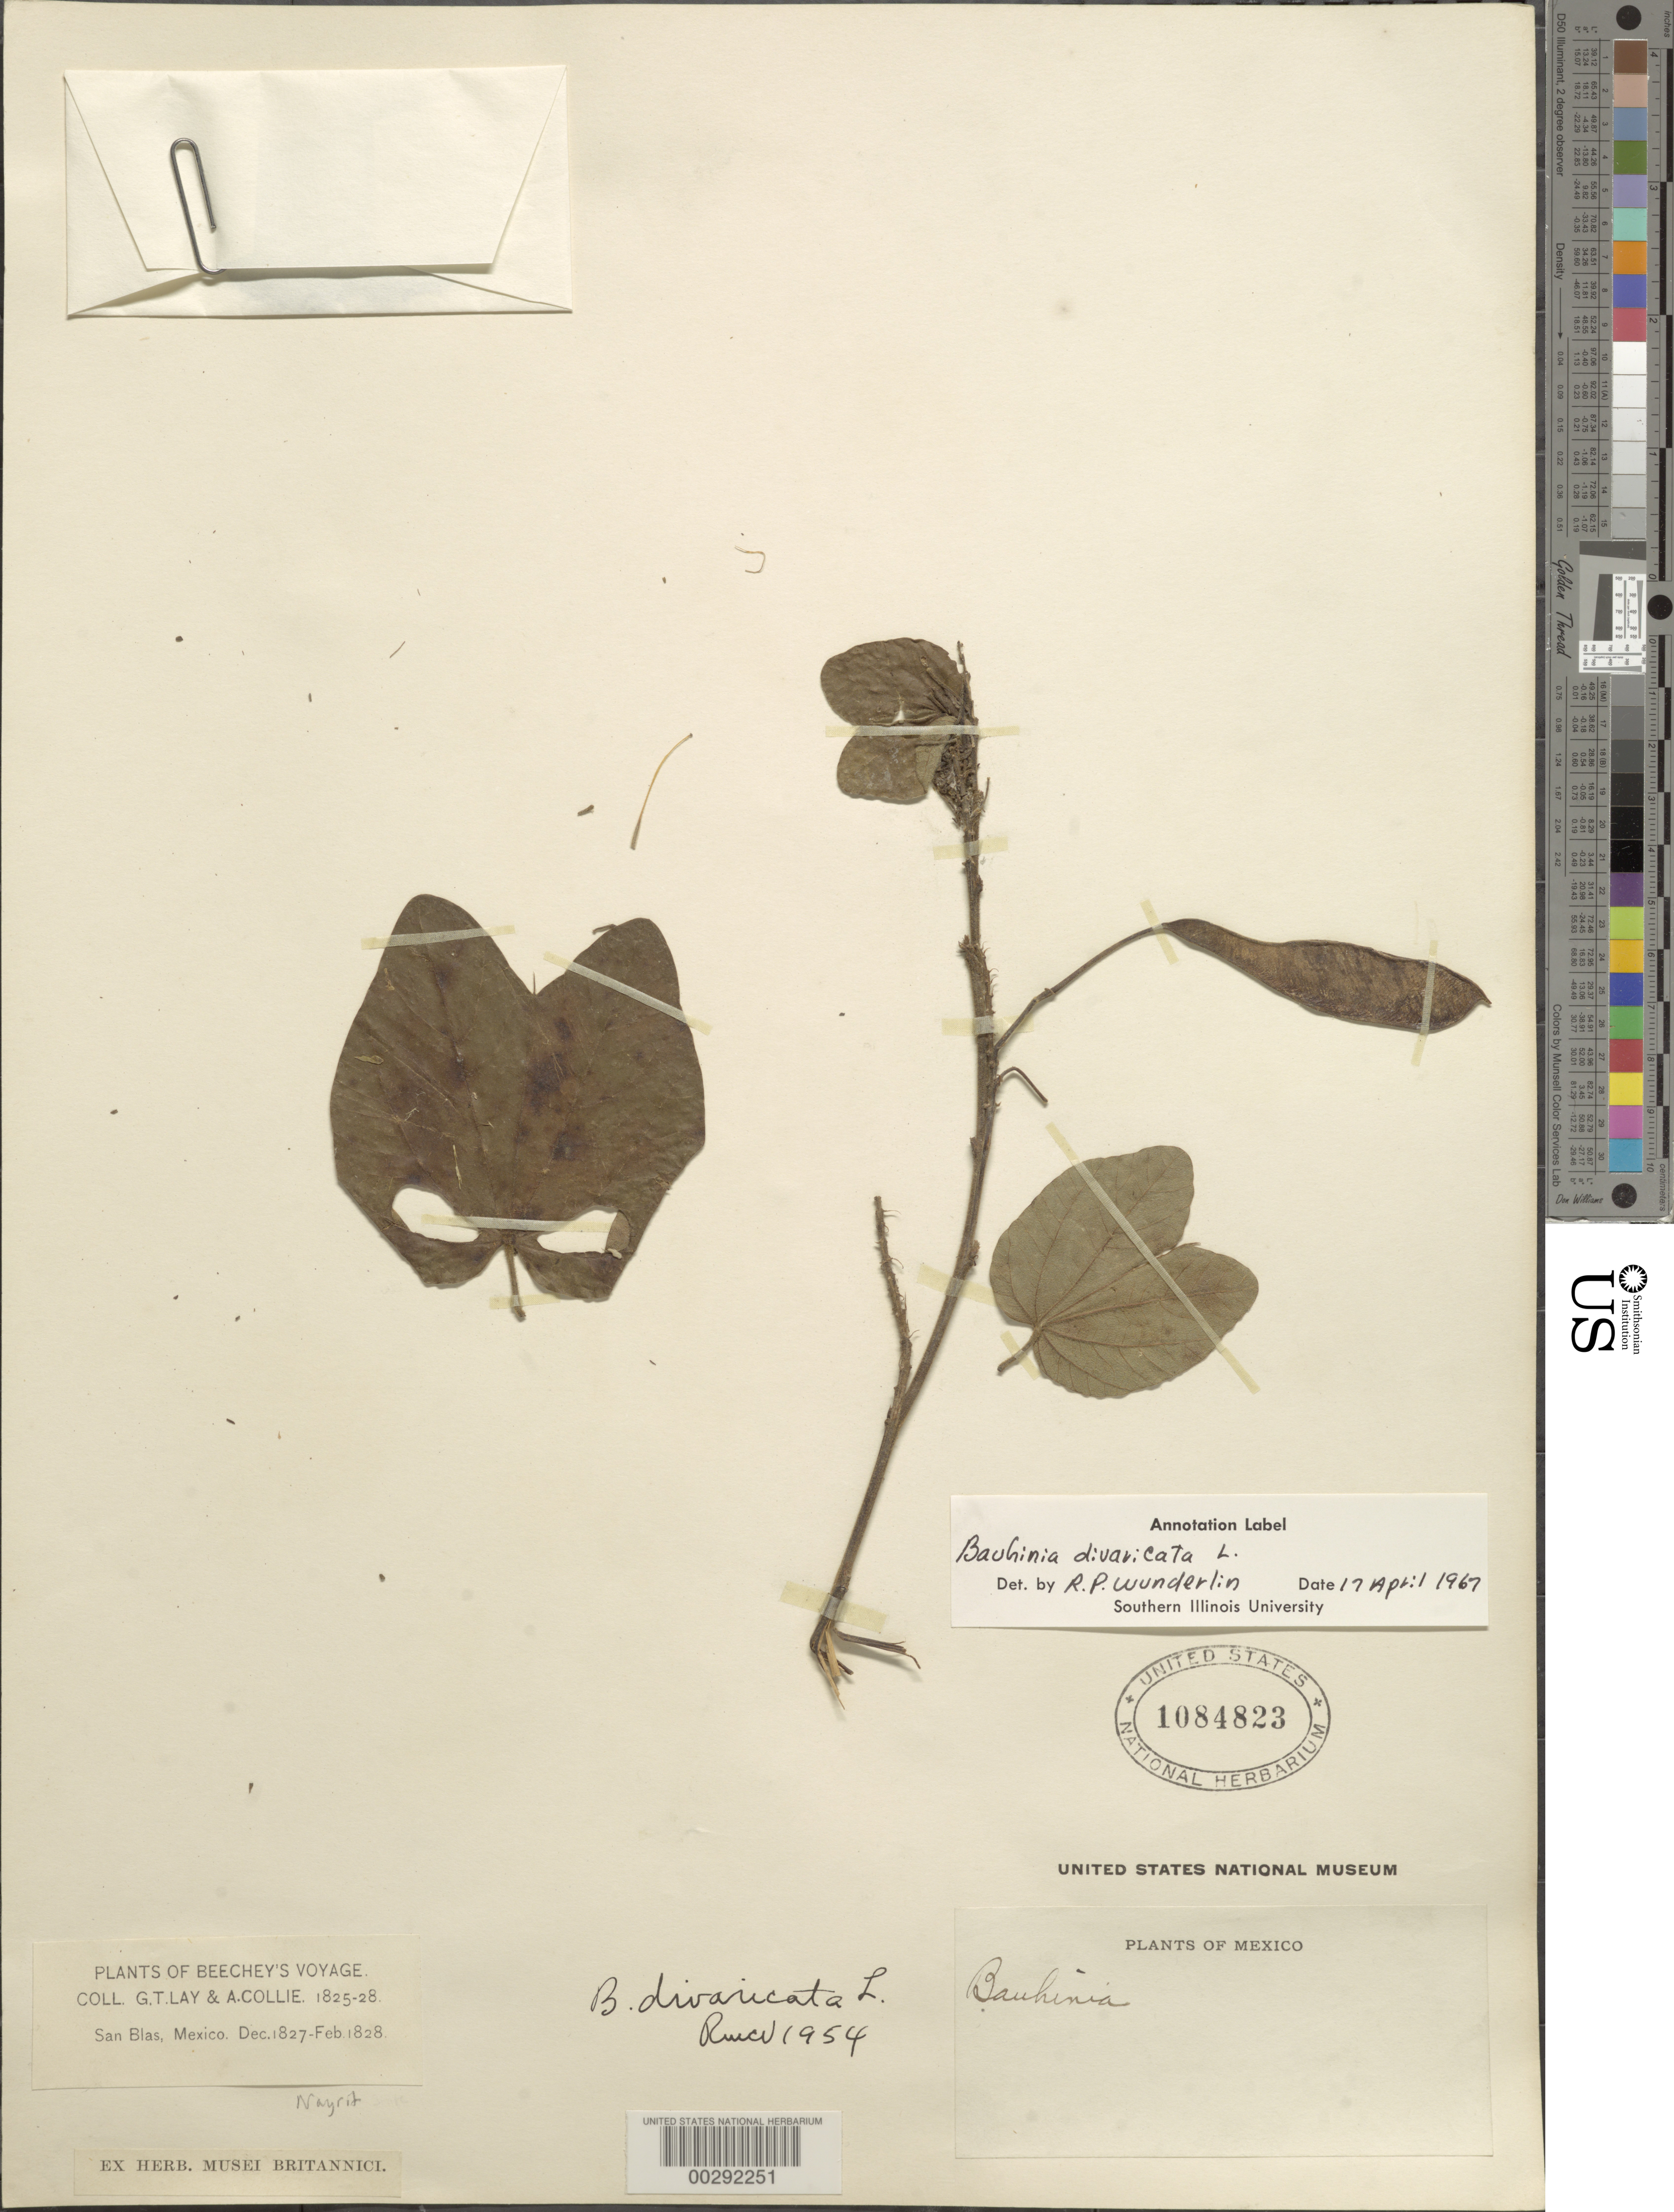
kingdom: Plantae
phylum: Tracheophyta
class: Magnoliopsida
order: Fabales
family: Fabaceae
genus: Bauhinia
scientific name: Bauhinia divaricata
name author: L.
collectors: G. Lay & A. Collie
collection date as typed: Dec 1827 to -- Feb 1828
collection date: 1827-12/1828-02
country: Mexico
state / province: Nayarit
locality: San Blas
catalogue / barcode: US 1084823